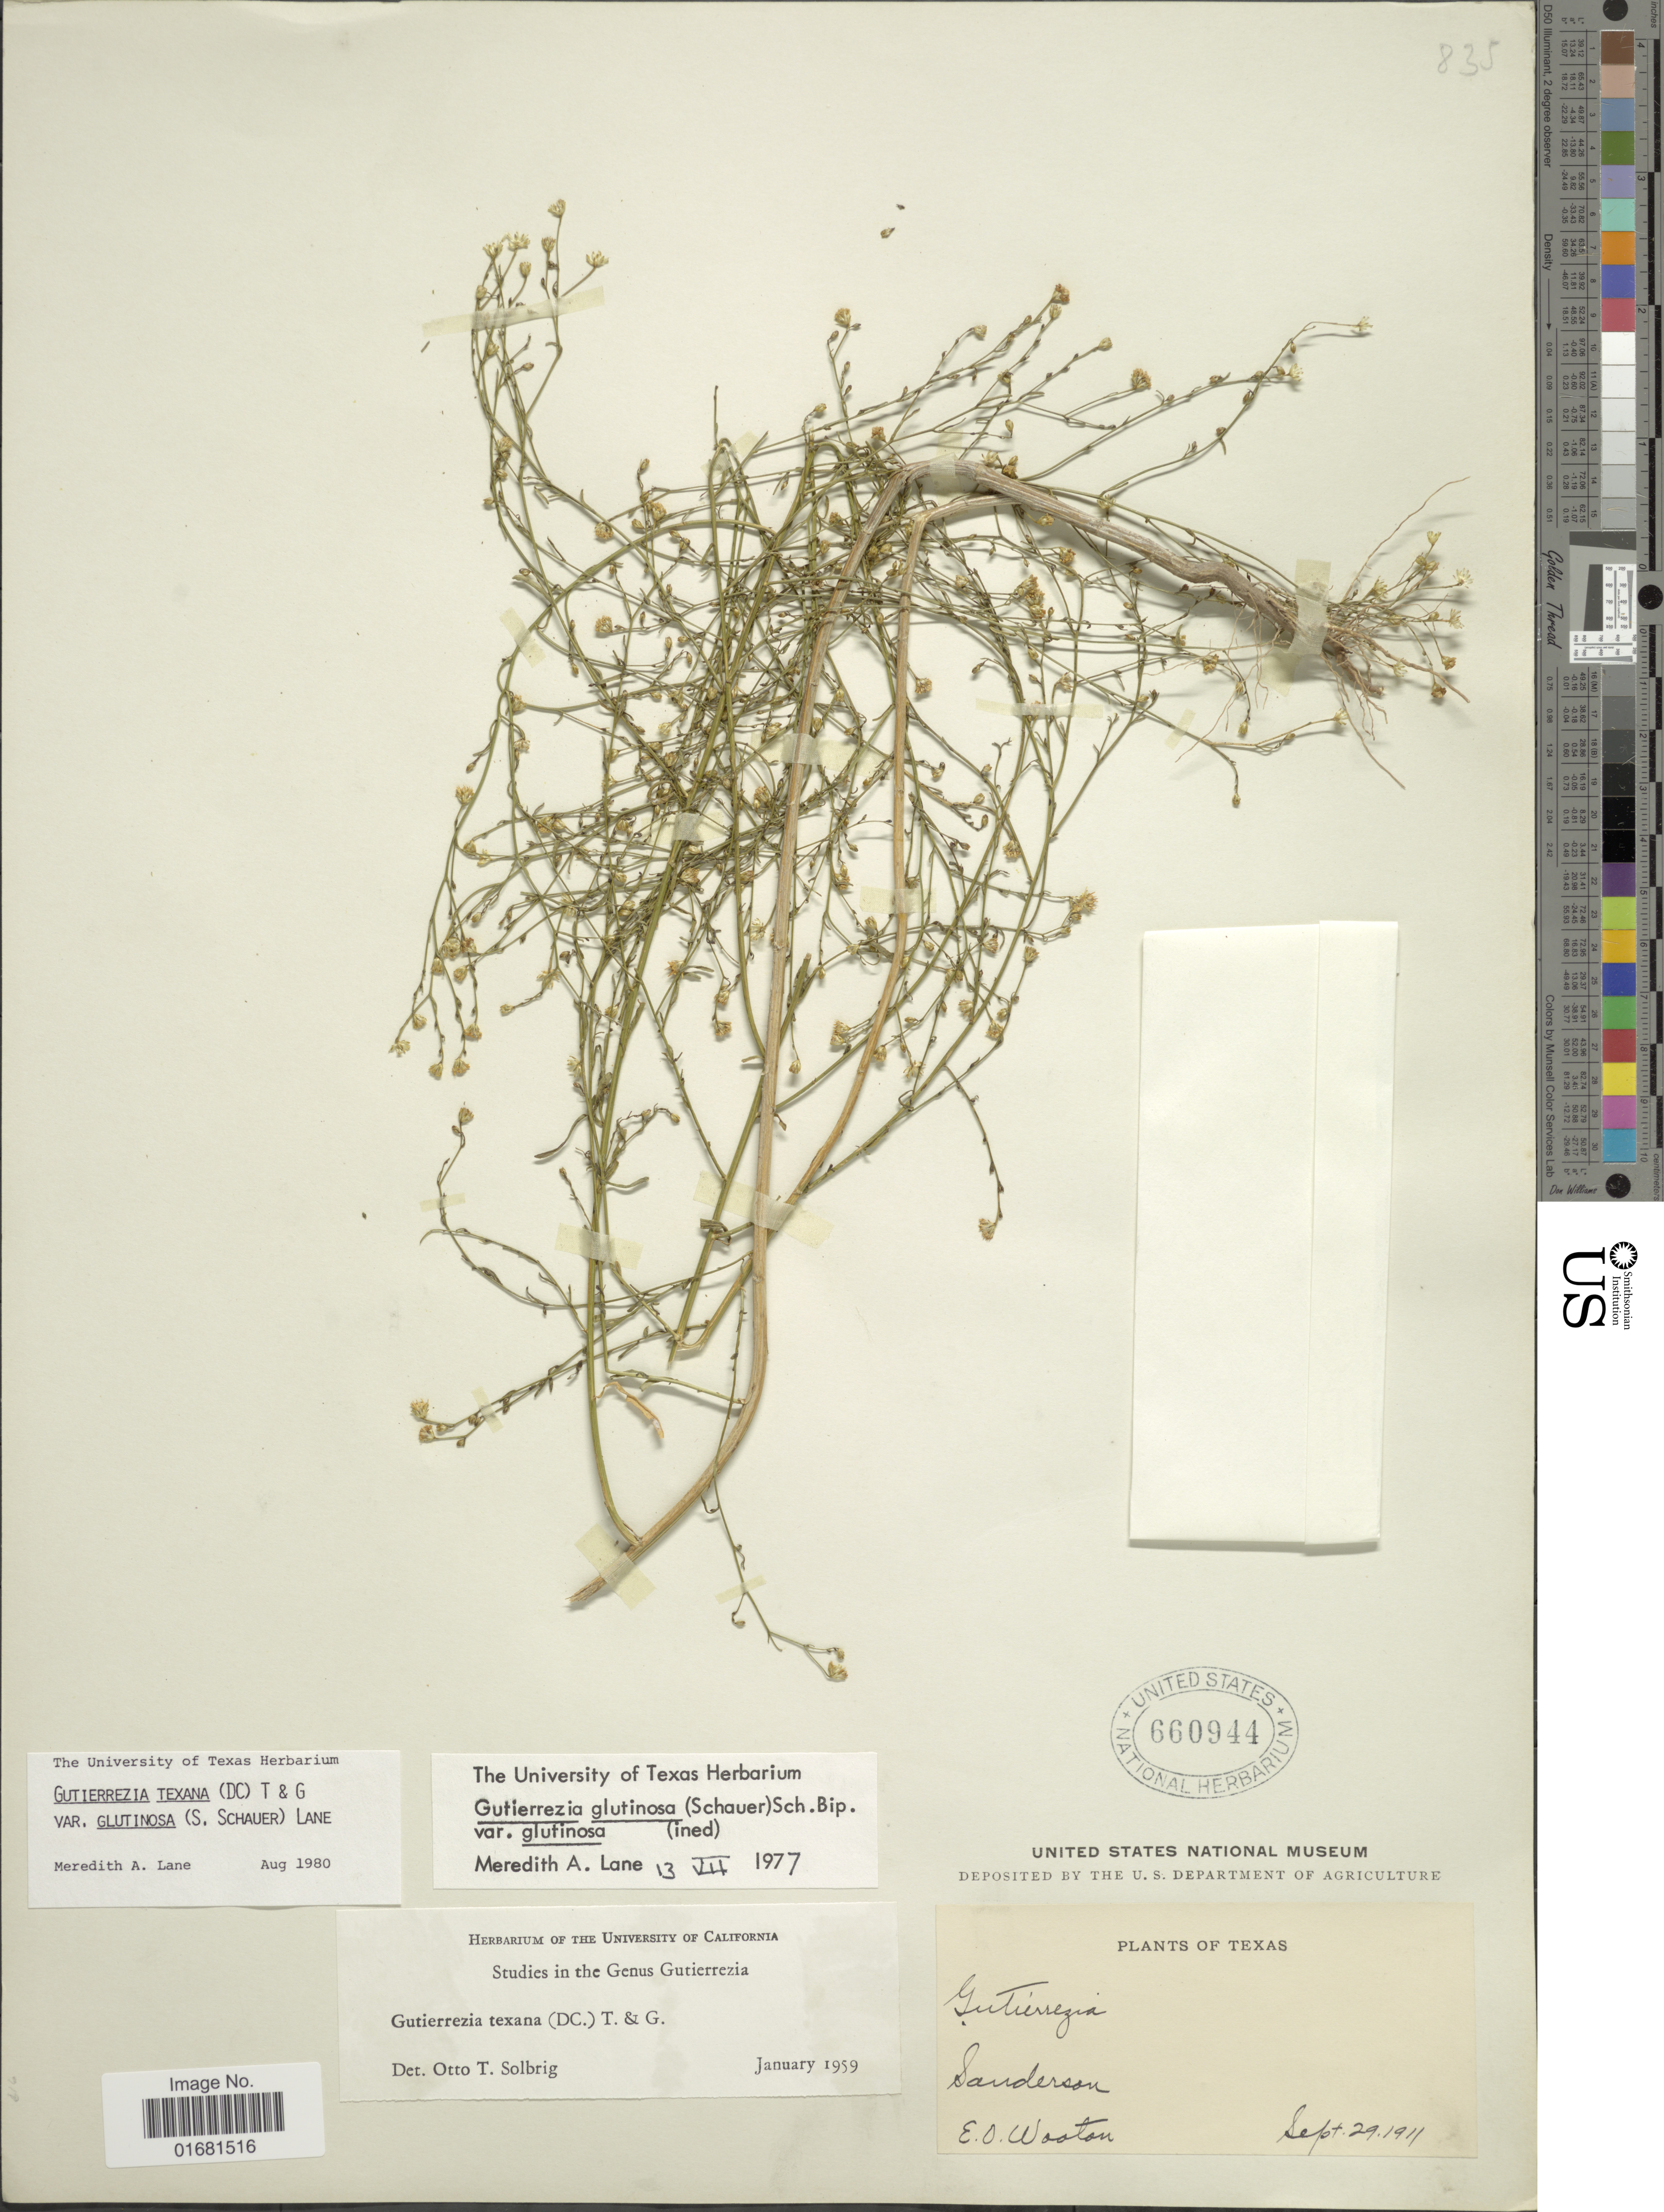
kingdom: Plantae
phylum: Tracheophyta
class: Magnoliopsida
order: Asterales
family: Asteraceae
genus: Gutierrezia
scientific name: Gutierrezia texana var. glutinosa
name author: (S. Schauer) M.A. Lane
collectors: E. O. Wooton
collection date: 1911-09-29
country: United States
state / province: Texas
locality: Sanderson. Texas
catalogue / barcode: US 660944